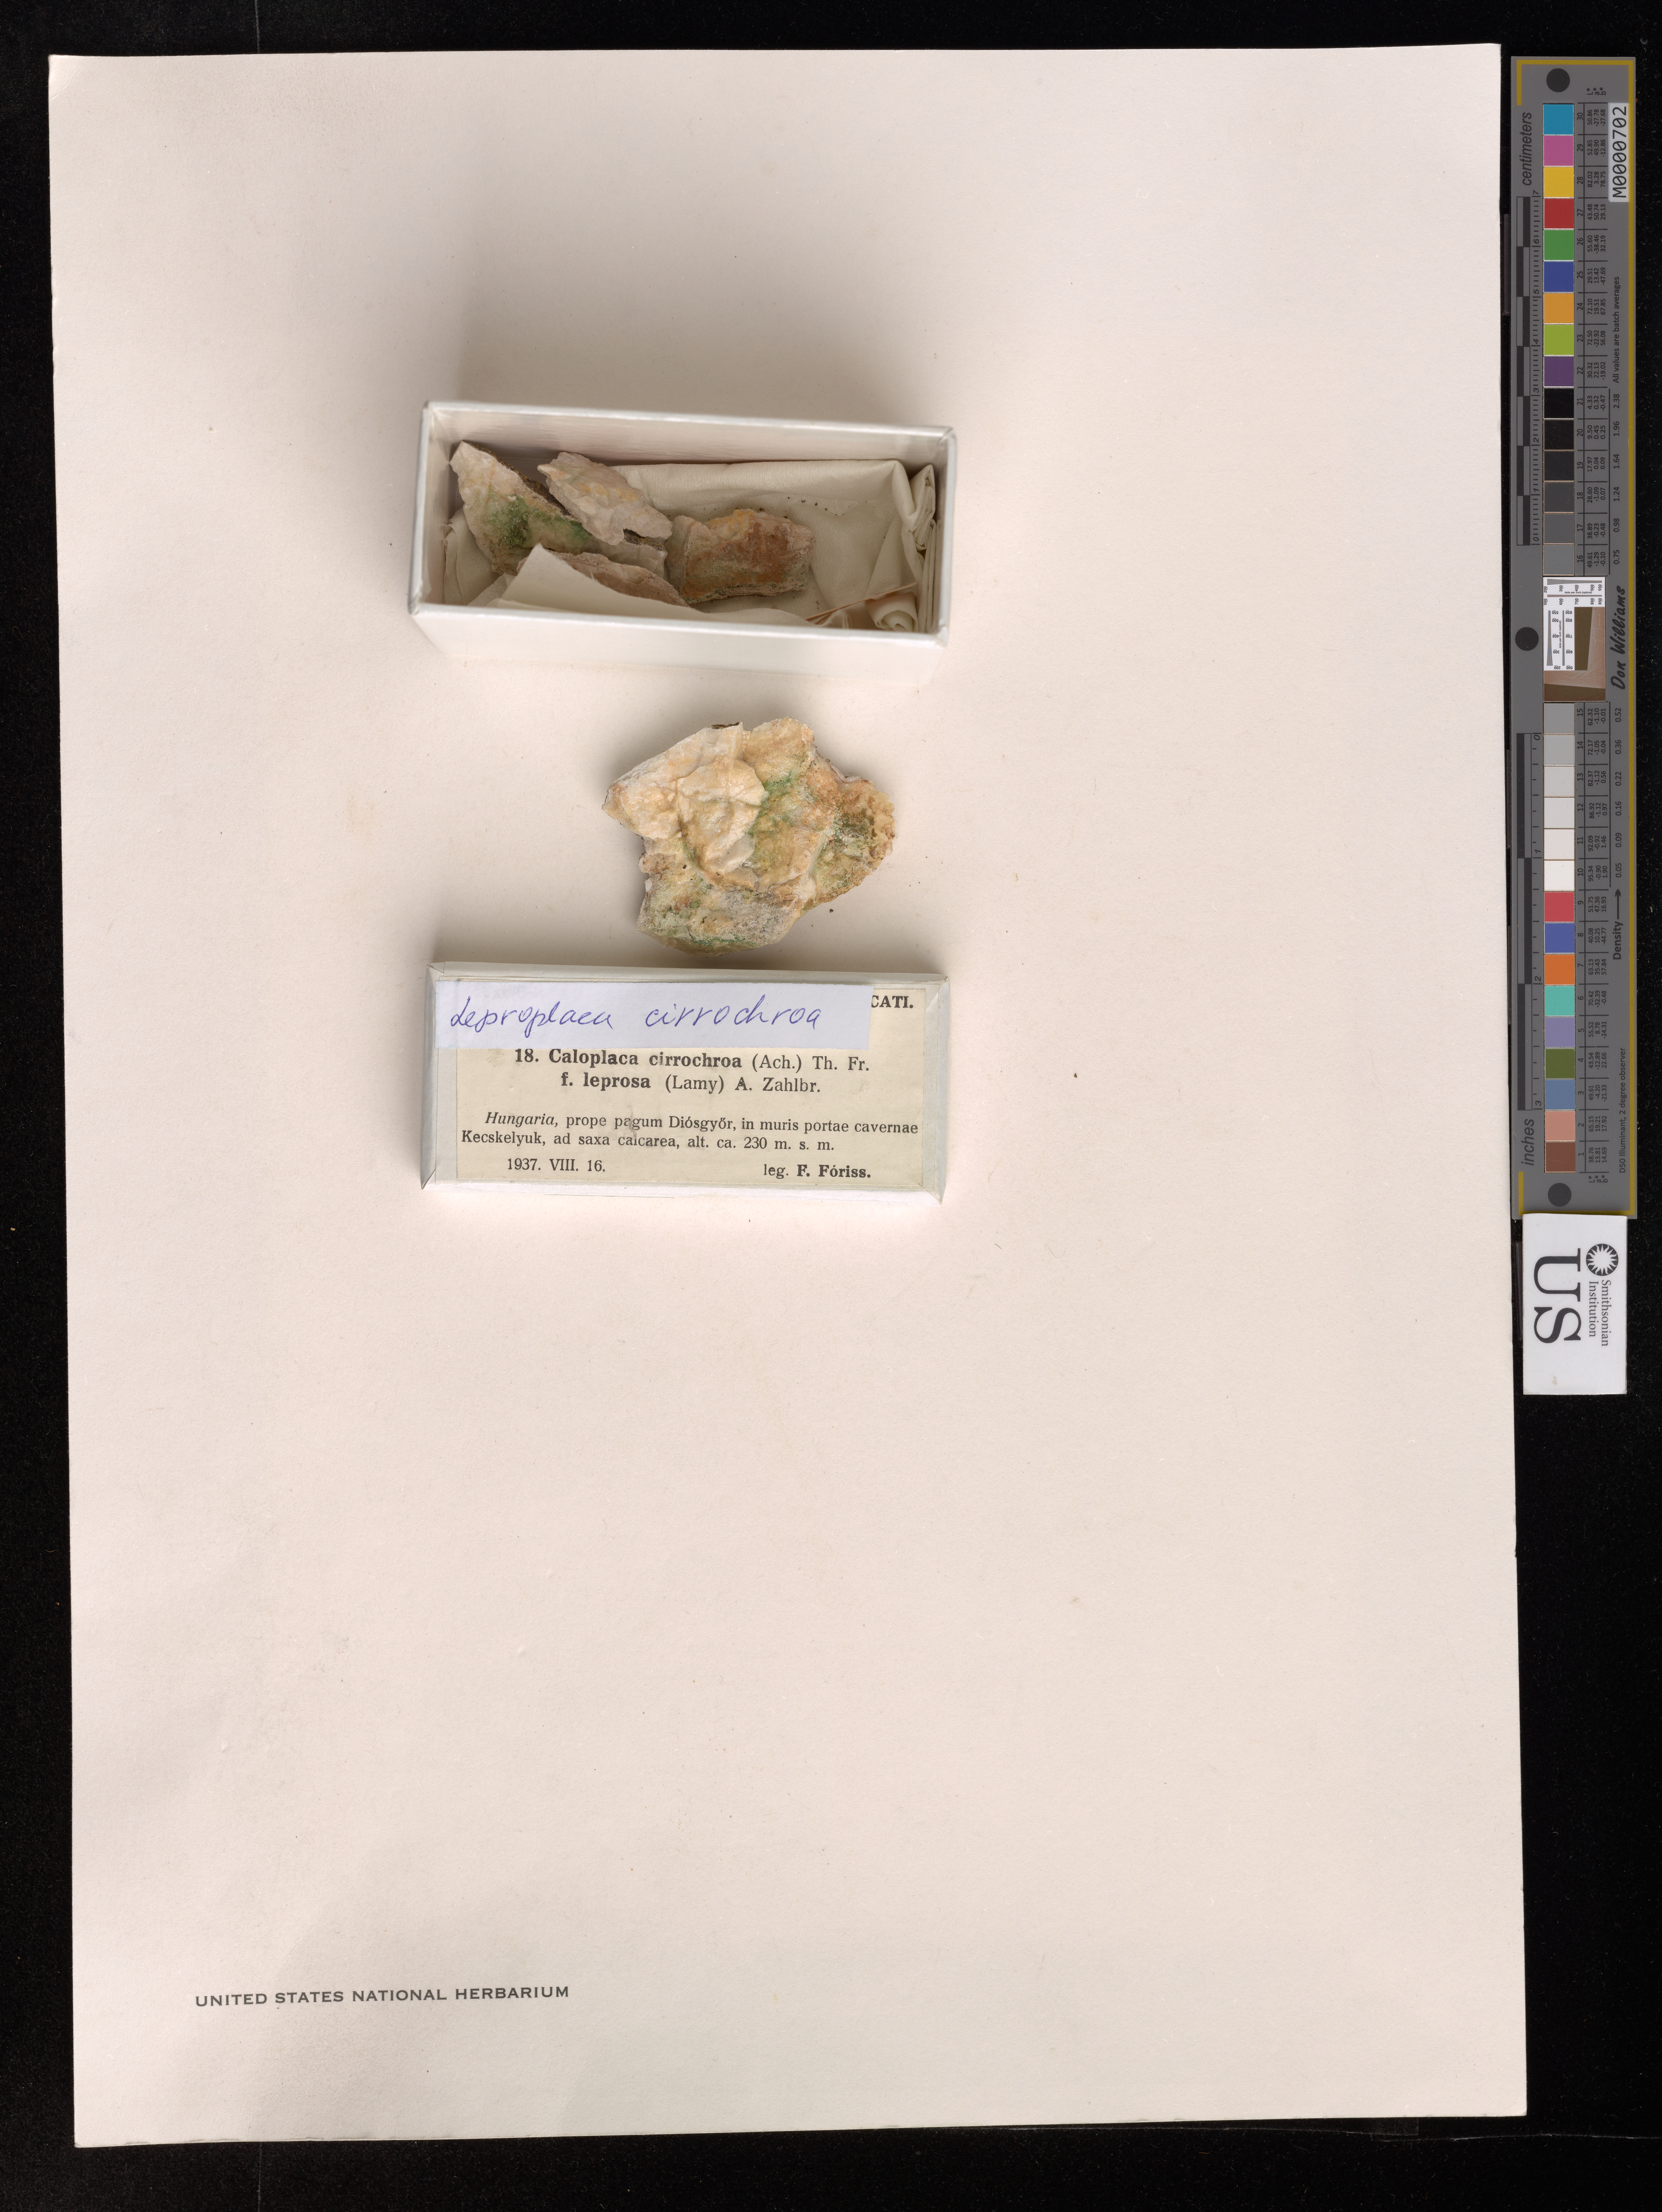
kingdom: Fungi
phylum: Ascomycota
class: Lecanoromycetes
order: Teloschistales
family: Teloschistaceae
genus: Leproplaca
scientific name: Leproplaca cirrochroa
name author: (Ach.) Arup et al.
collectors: F. Fóriss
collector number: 18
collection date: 1937-08-16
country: Hungary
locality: Ungarn. Diósgyör: an Kalksein bei den Höheen von Kecskelÿŭk. [interpreted]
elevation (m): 230